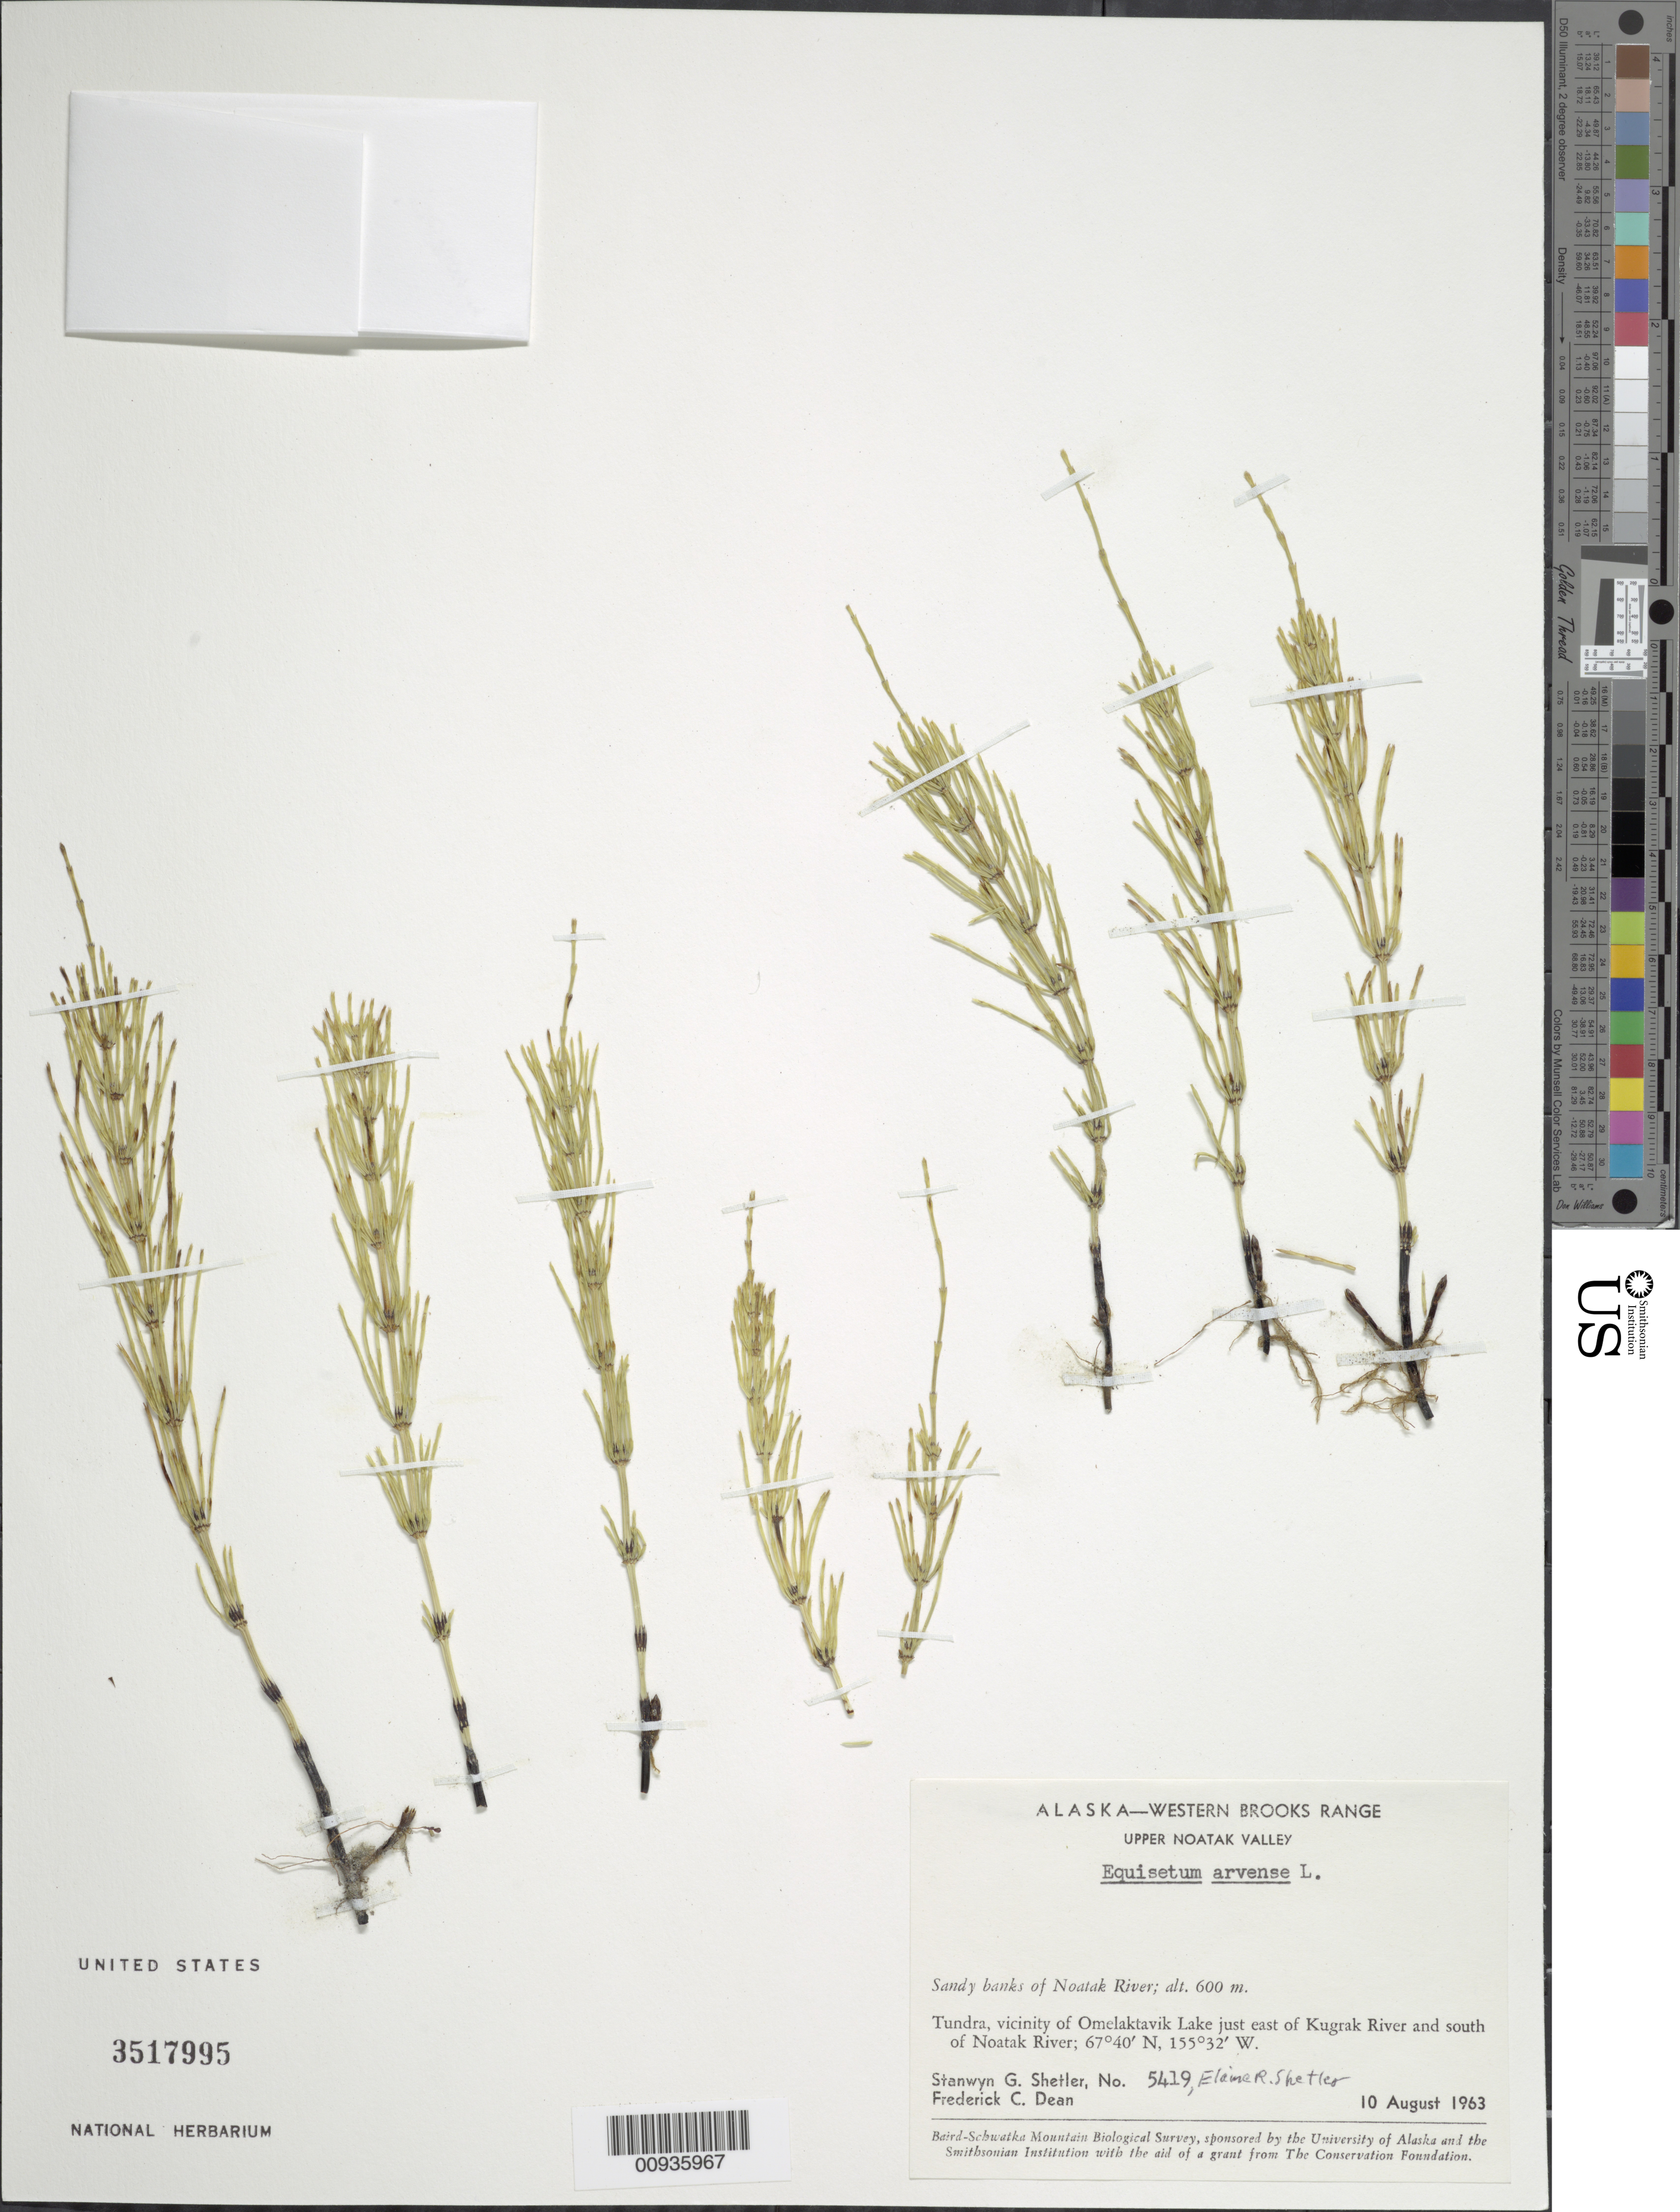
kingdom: Plantae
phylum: Tracheophyta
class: Polypodiopsida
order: Equisetales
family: Equisetaceae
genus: Equisetum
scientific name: Equisetum arvense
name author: L.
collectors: S. Shetler, E. R. Shetler & F. C. Dean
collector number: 5419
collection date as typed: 10 Aug 1963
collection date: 1963-08-10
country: United States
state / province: Alaska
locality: Vicinity of Omelaktavik Lake just east of Kugrak River and south of Noatak River. Western Brooks Range, Upper Noatak Valley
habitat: Tundra. Sandy banks of Noatak River.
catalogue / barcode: US 3517995